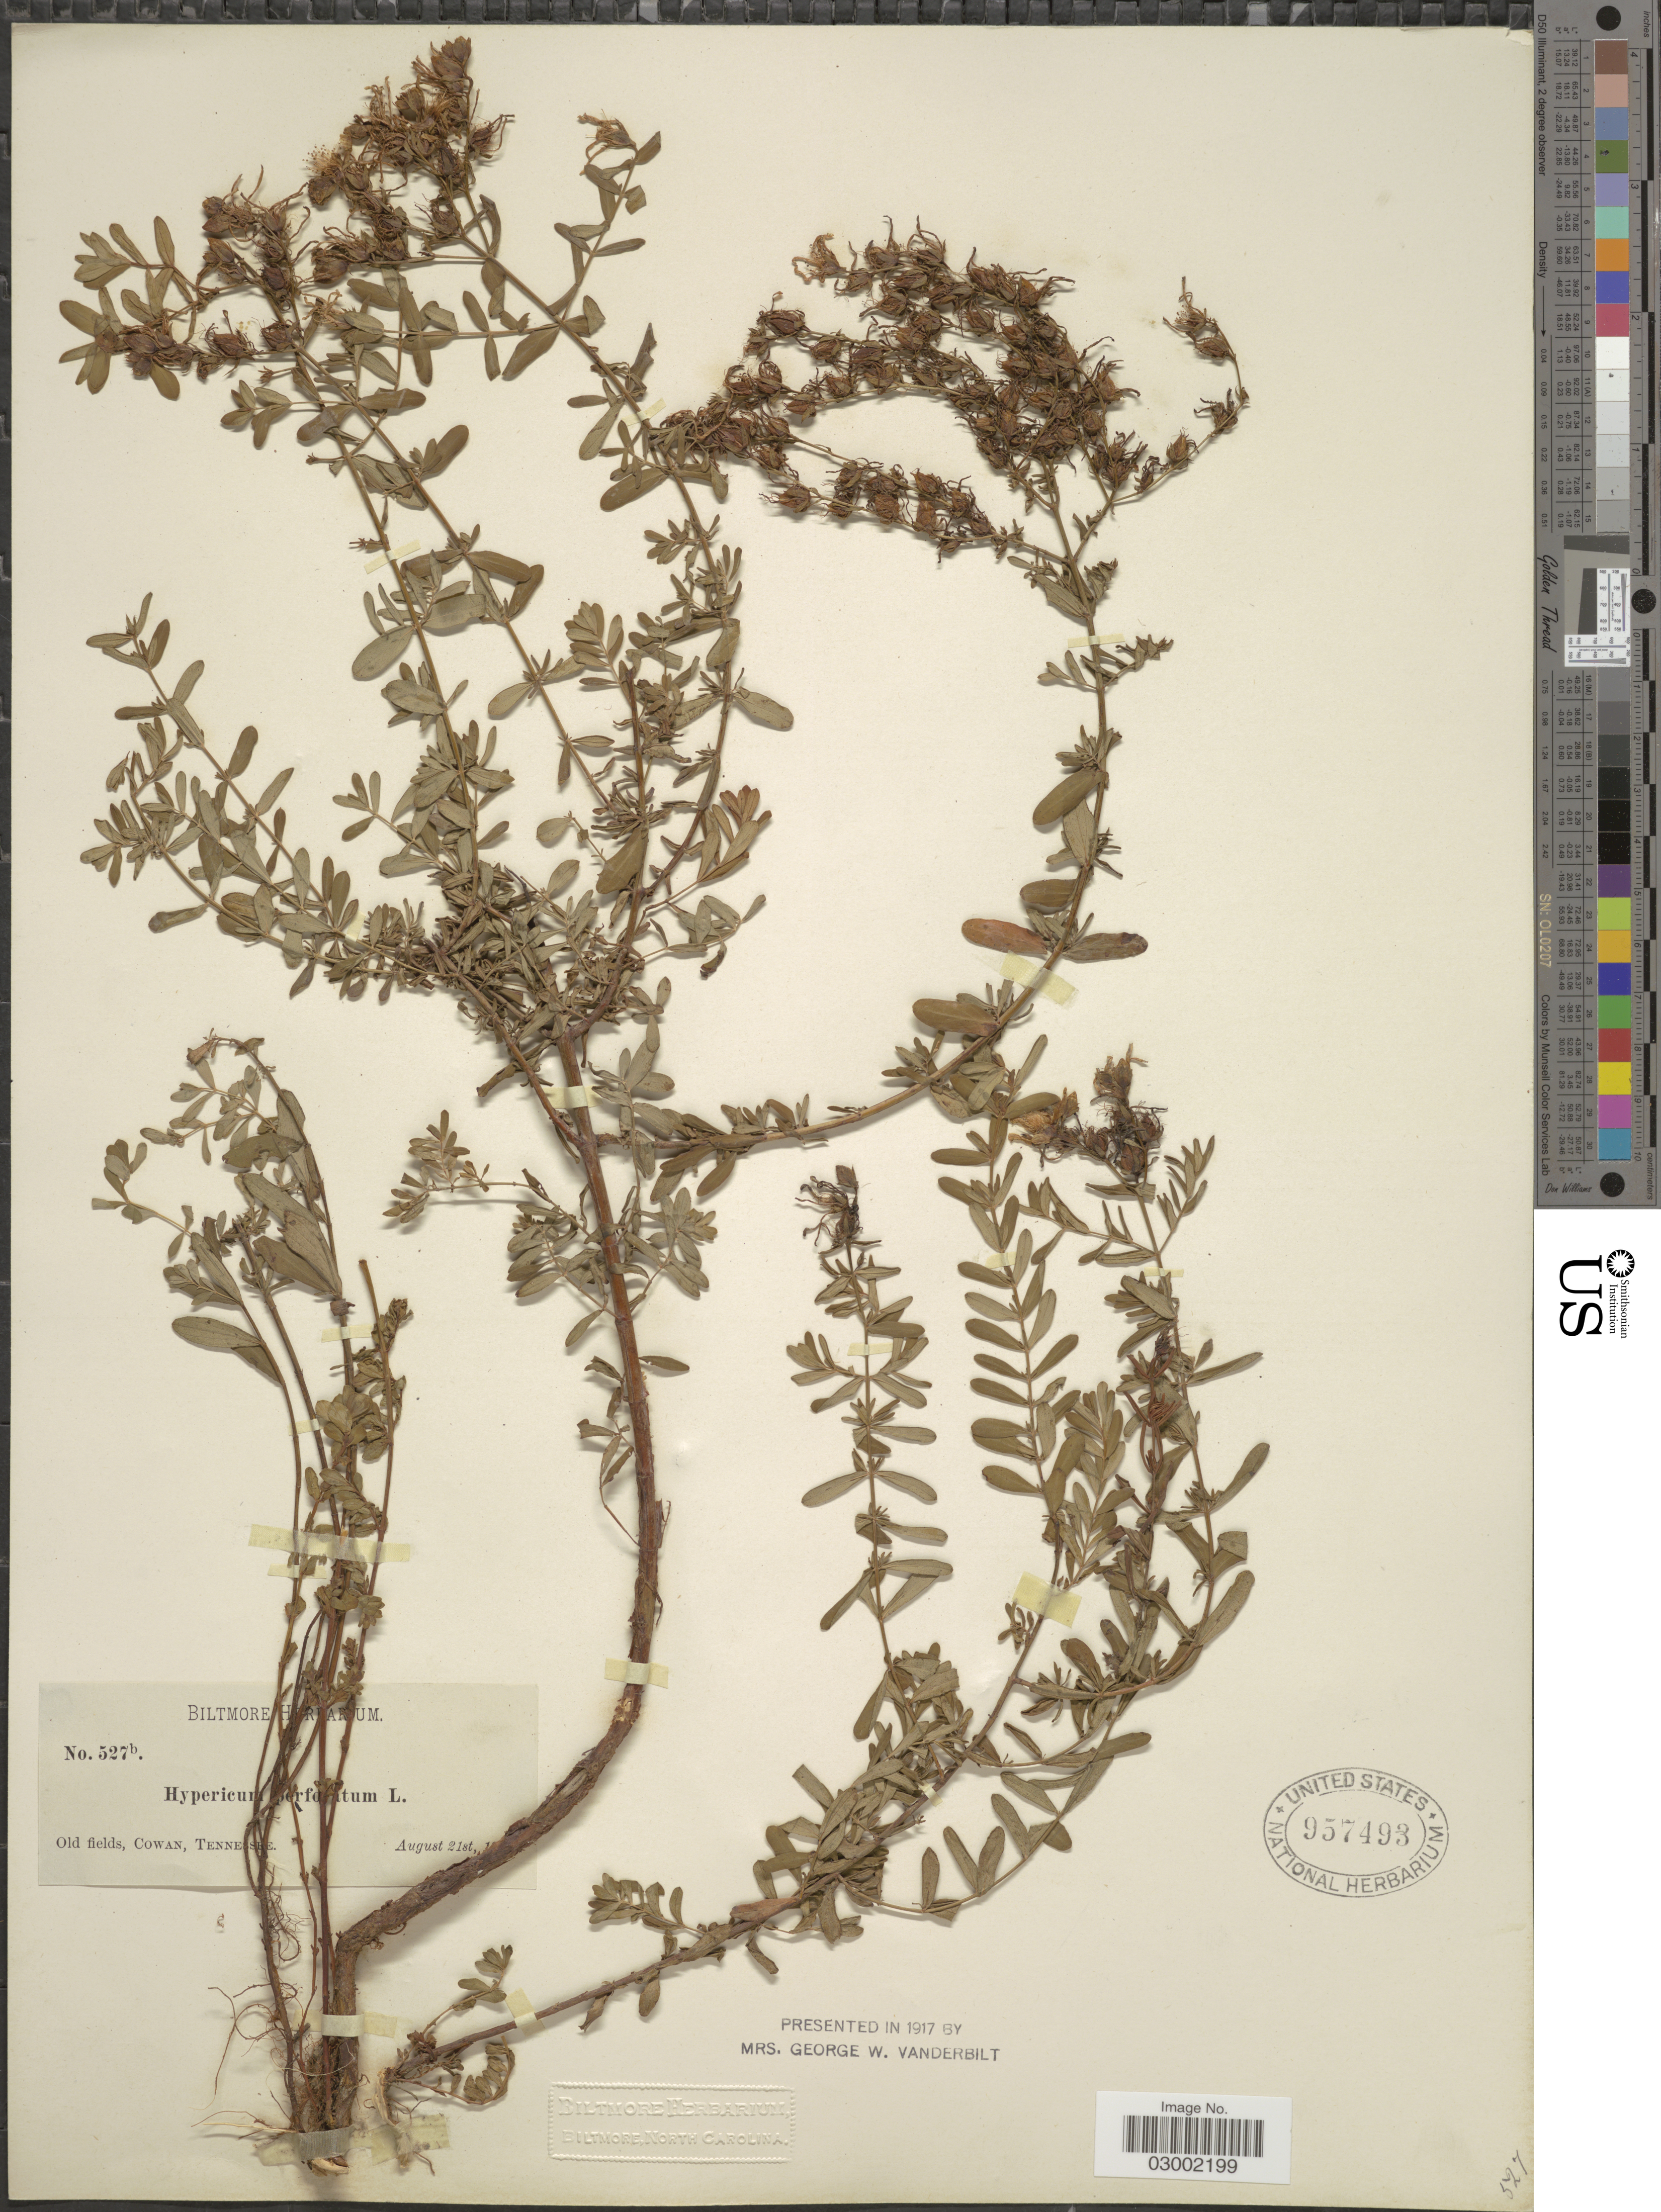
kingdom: Plantae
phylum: Tracheophyta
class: Magnoliopsida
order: Malpighiales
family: Hypericaceae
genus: Hypericum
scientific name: Hypericum perforatum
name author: L.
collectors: ex herb. Biltmore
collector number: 527b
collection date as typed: August 21st !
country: United States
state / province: Tennessee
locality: Old fields, Cowan, Tennessee.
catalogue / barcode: US 957493